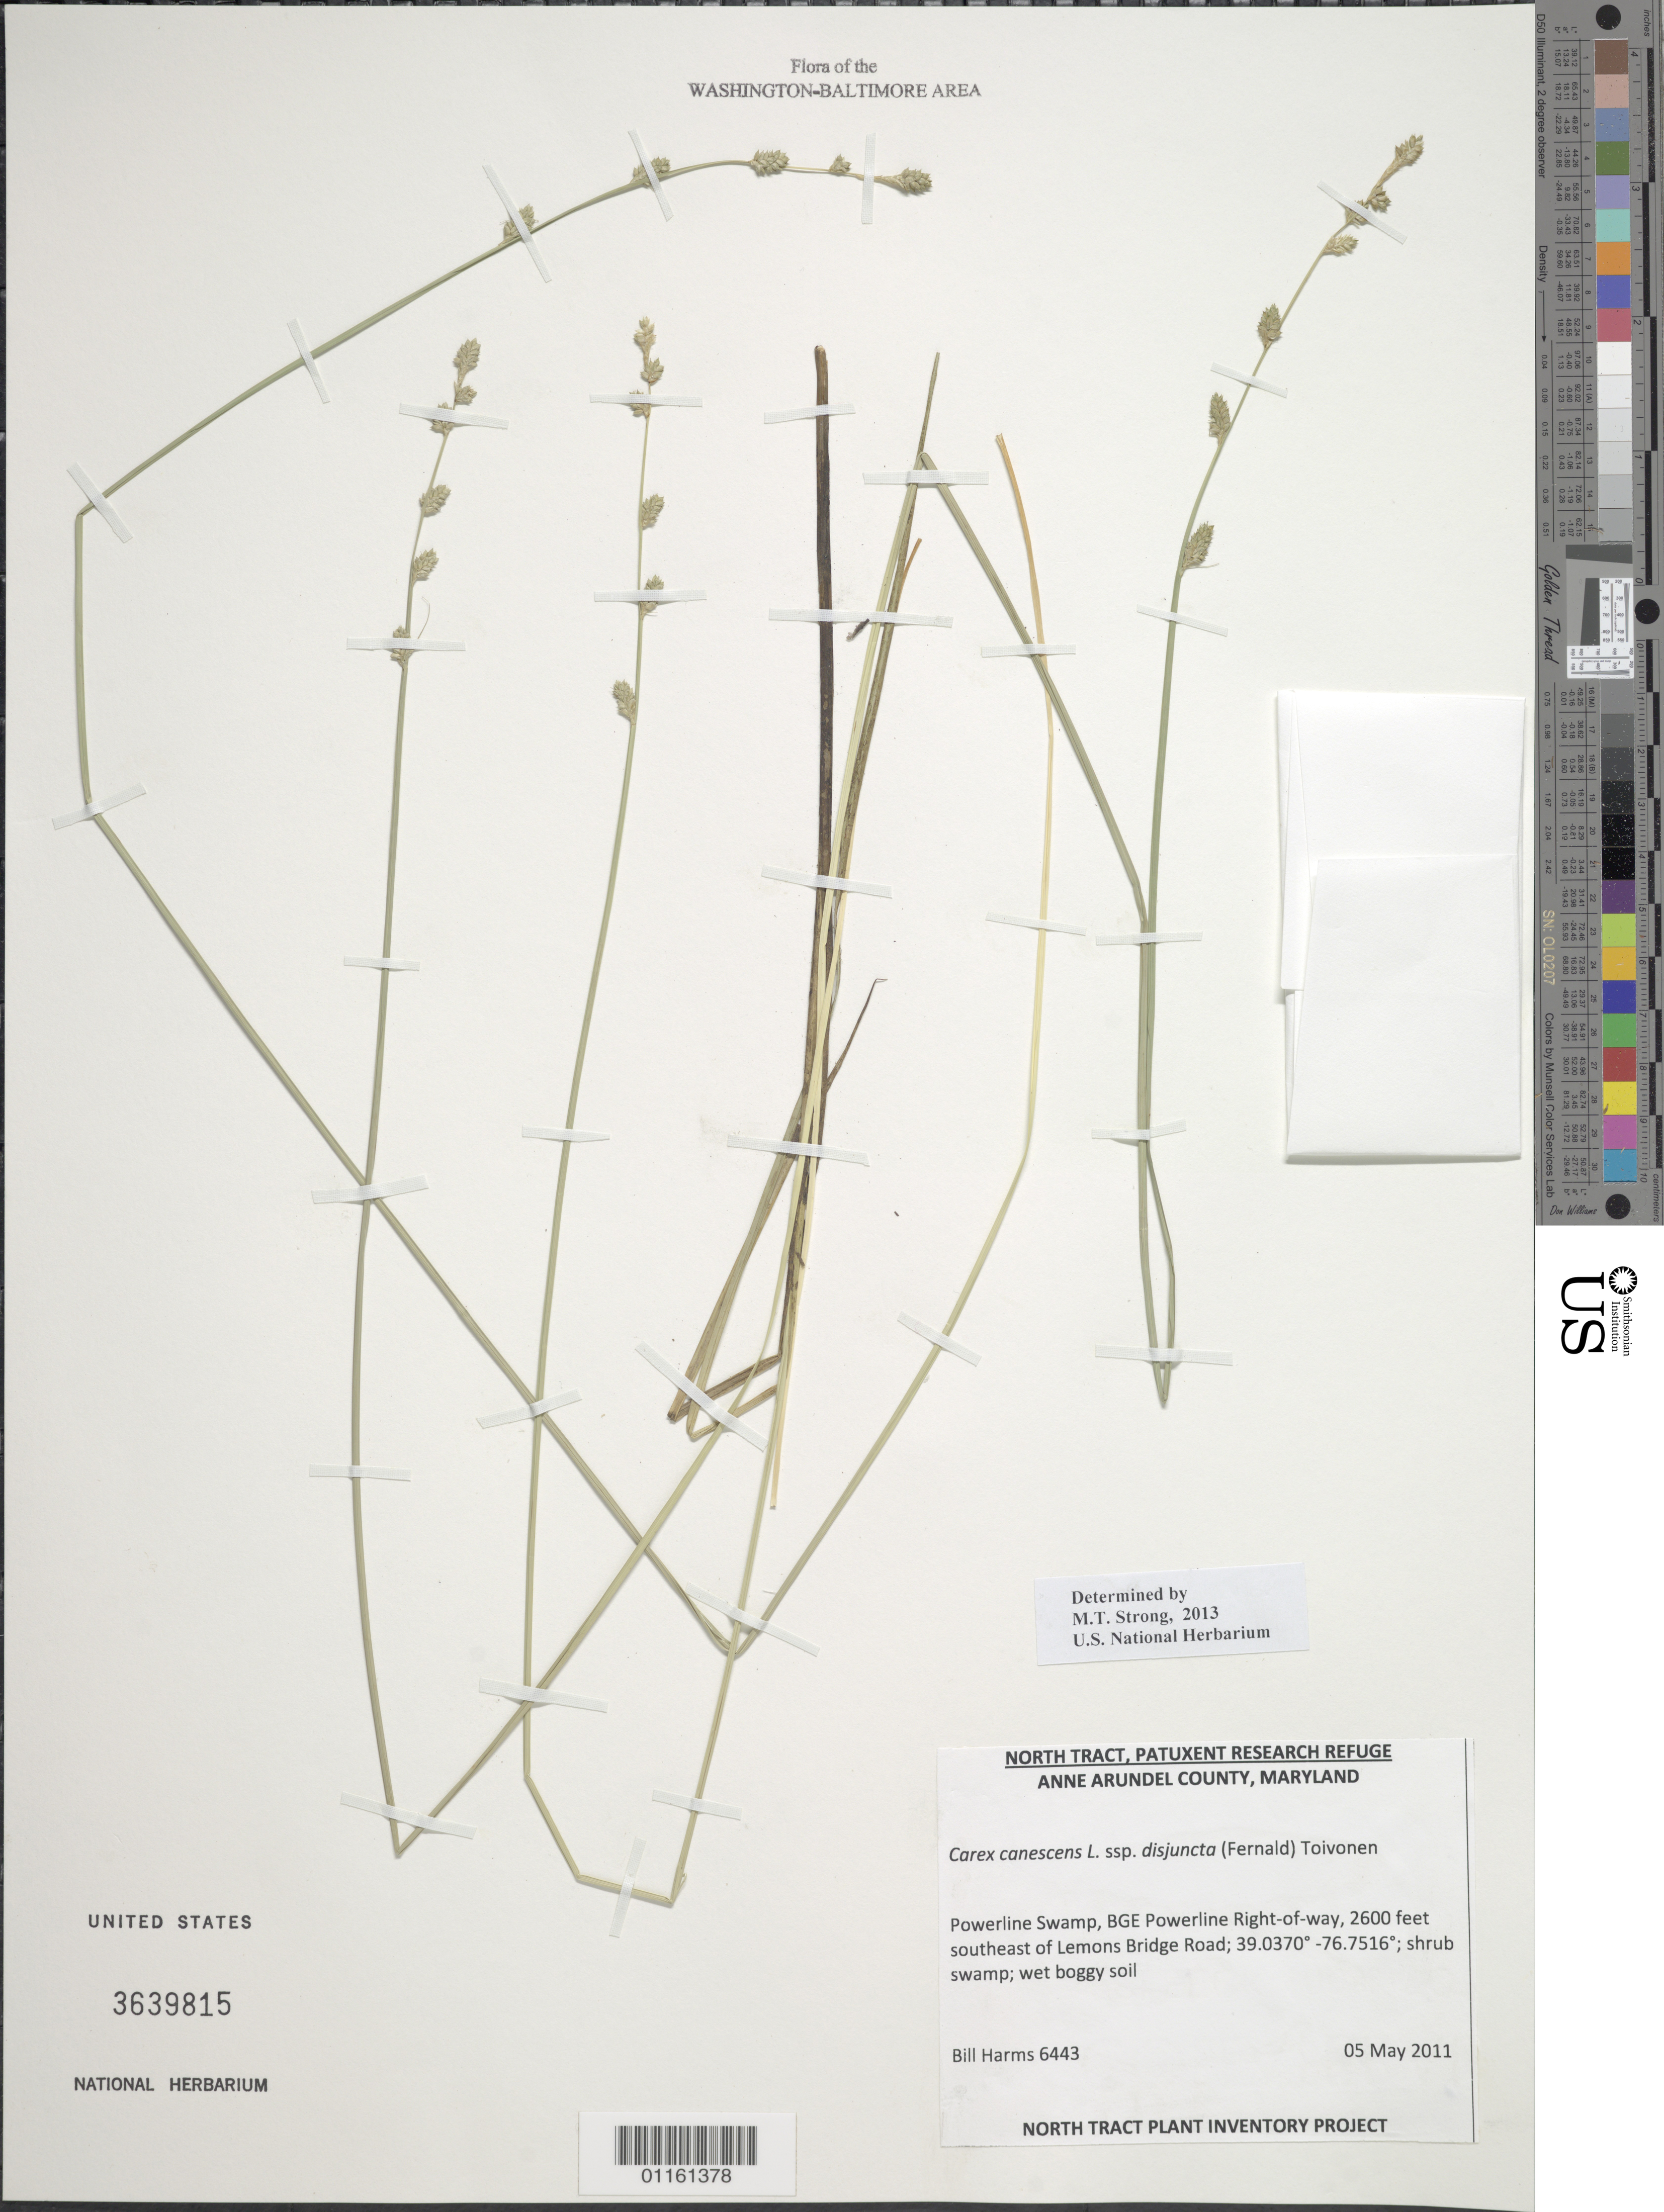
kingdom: Plantae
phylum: Tracheophyta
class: Liliopsida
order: Poales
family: Cyperaceae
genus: Carex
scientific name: Carex canescens var. disjuncta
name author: Fernald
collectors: B. Harms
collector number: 6443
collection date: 2011-05-05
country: United States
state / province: Maryland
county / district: Anne Arundel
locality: Powerline Swamp, BGE Powerline Right-of-way, 2600 feet southeast of Lemons Bridge Road.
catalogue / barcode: US 3639815